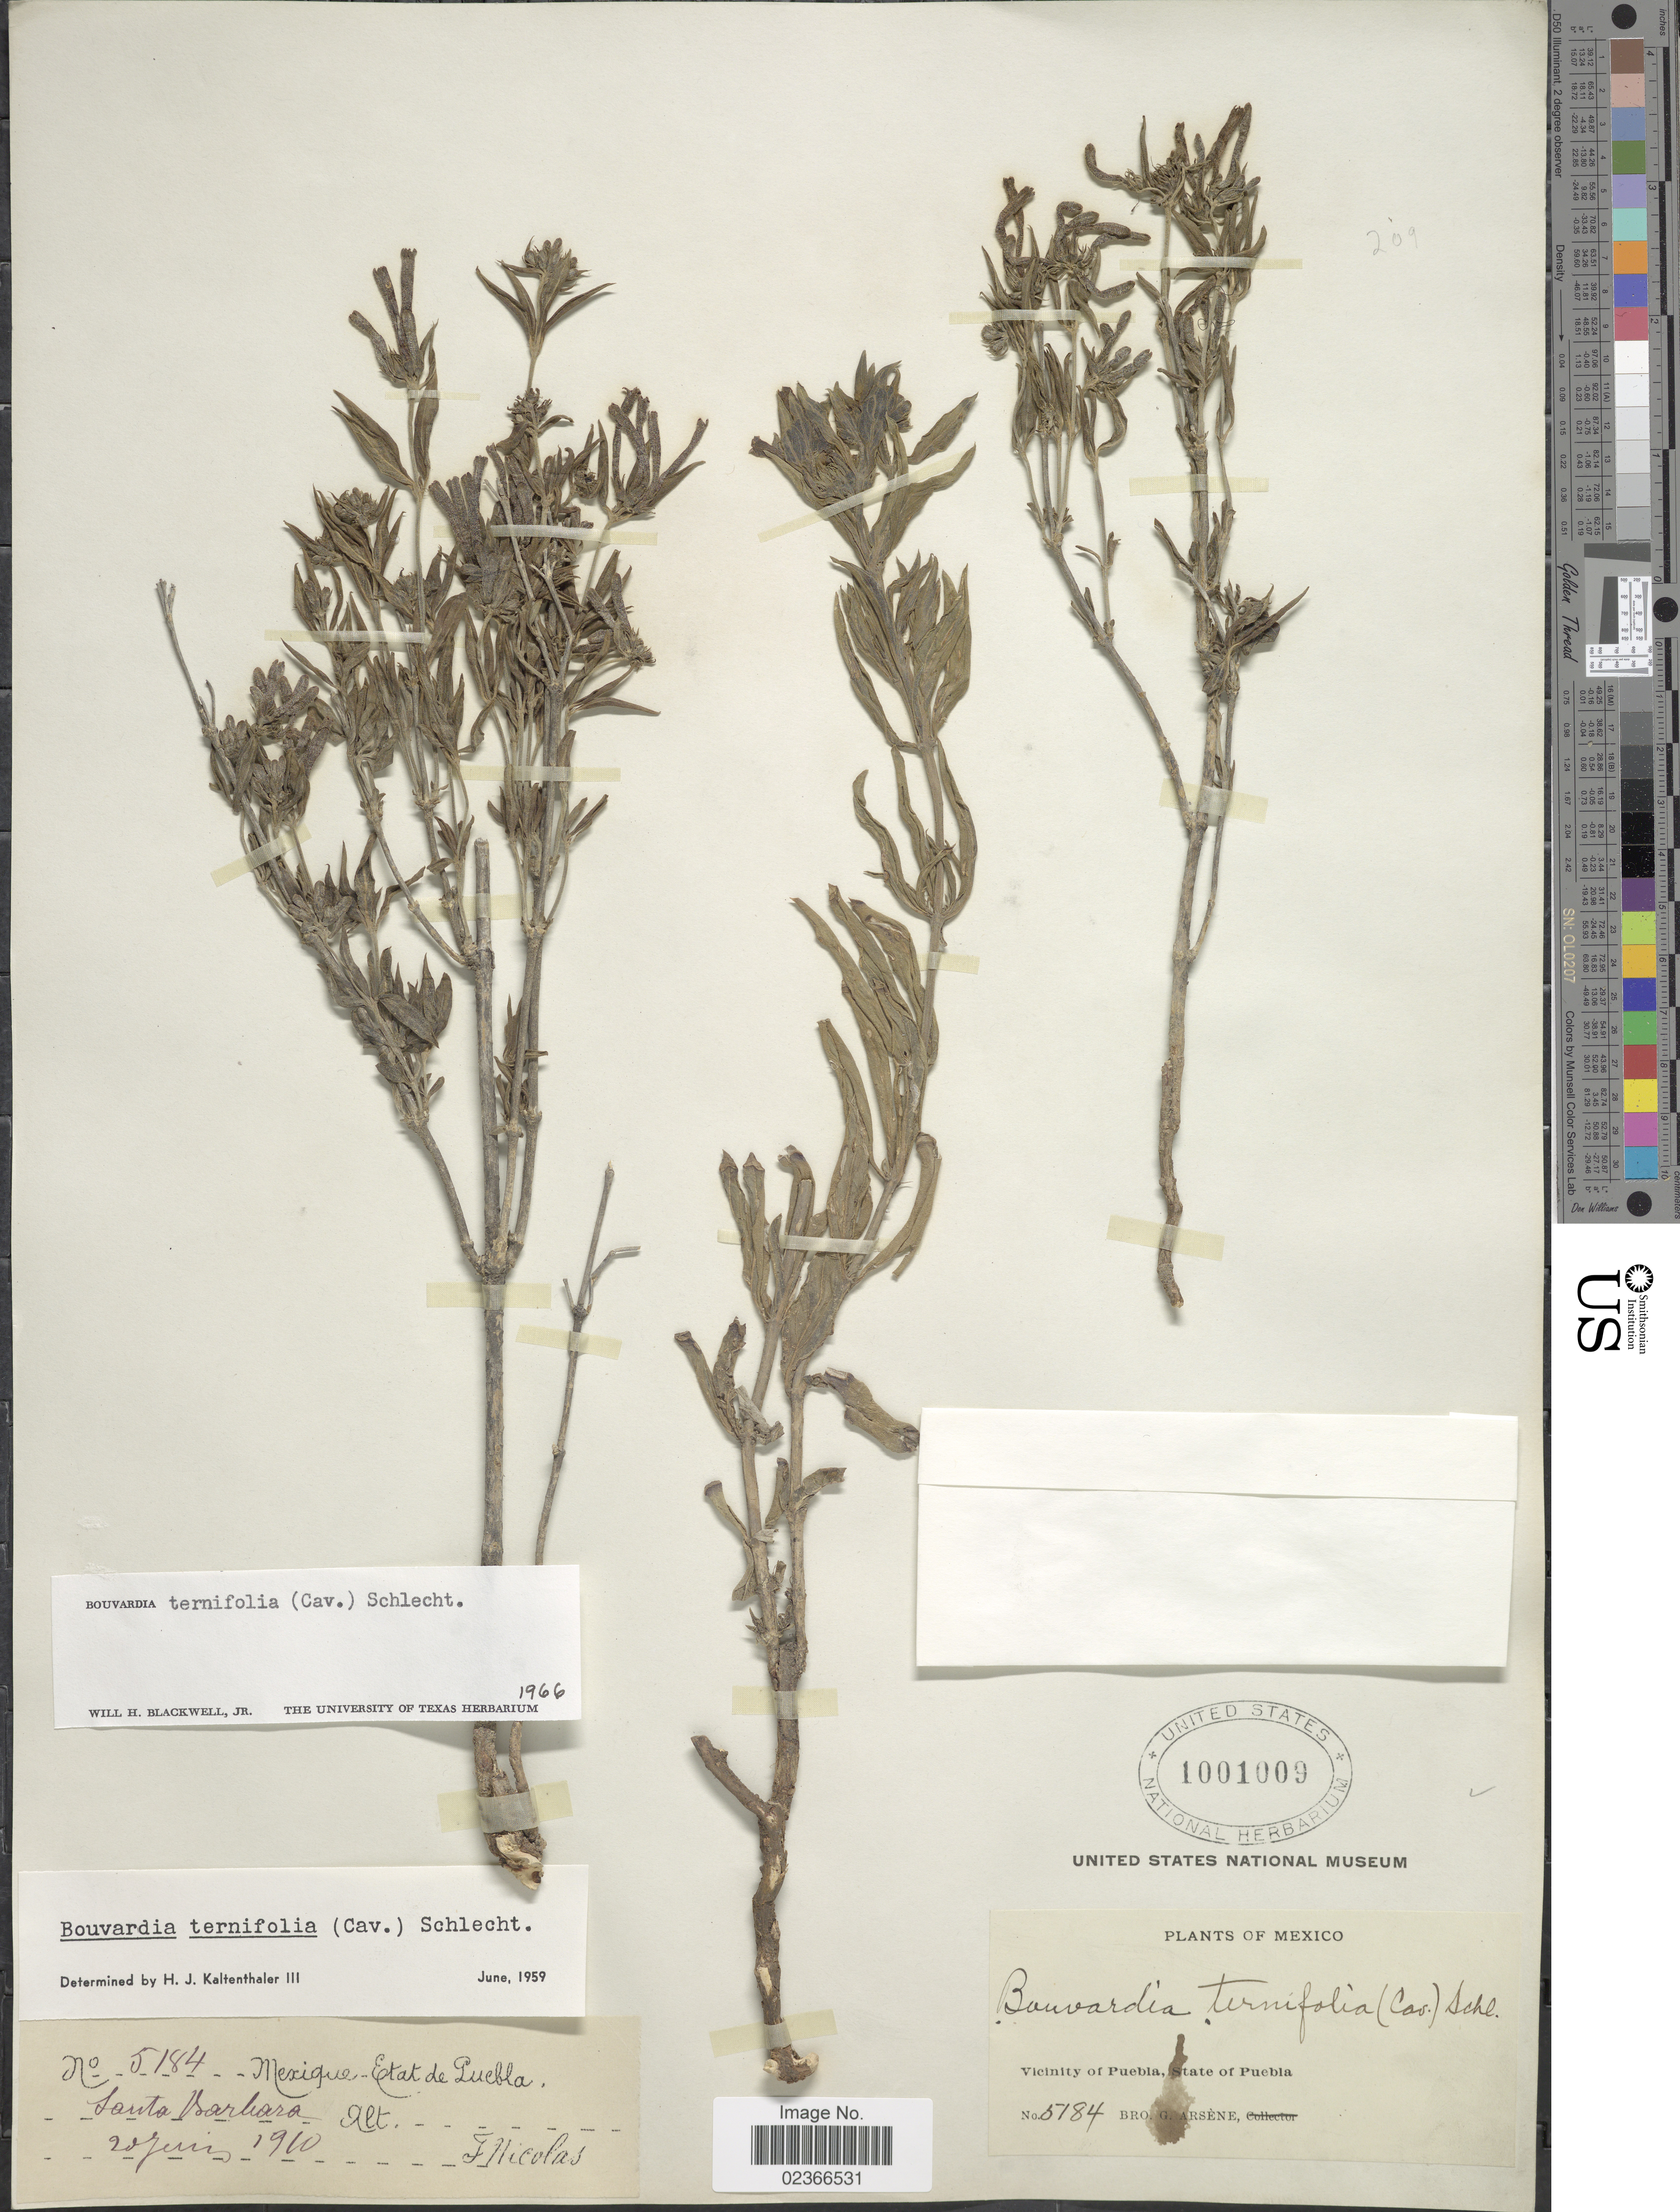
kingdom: Plantae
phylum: Tracheophyta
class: Magnoliopsida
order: Gentianales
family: Rubiaceae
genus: Bouvardia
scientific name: Bouvardia ternifolia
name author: (Cav.) Schltdl.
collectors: F. Nicolas & Bro. G. Arsène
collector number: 5184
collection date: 1910-06-20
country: Mexico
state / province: Puebla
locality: Etat de Puebla. Santa Barbara. Vicinity of Puebla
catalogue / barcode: US 1001009